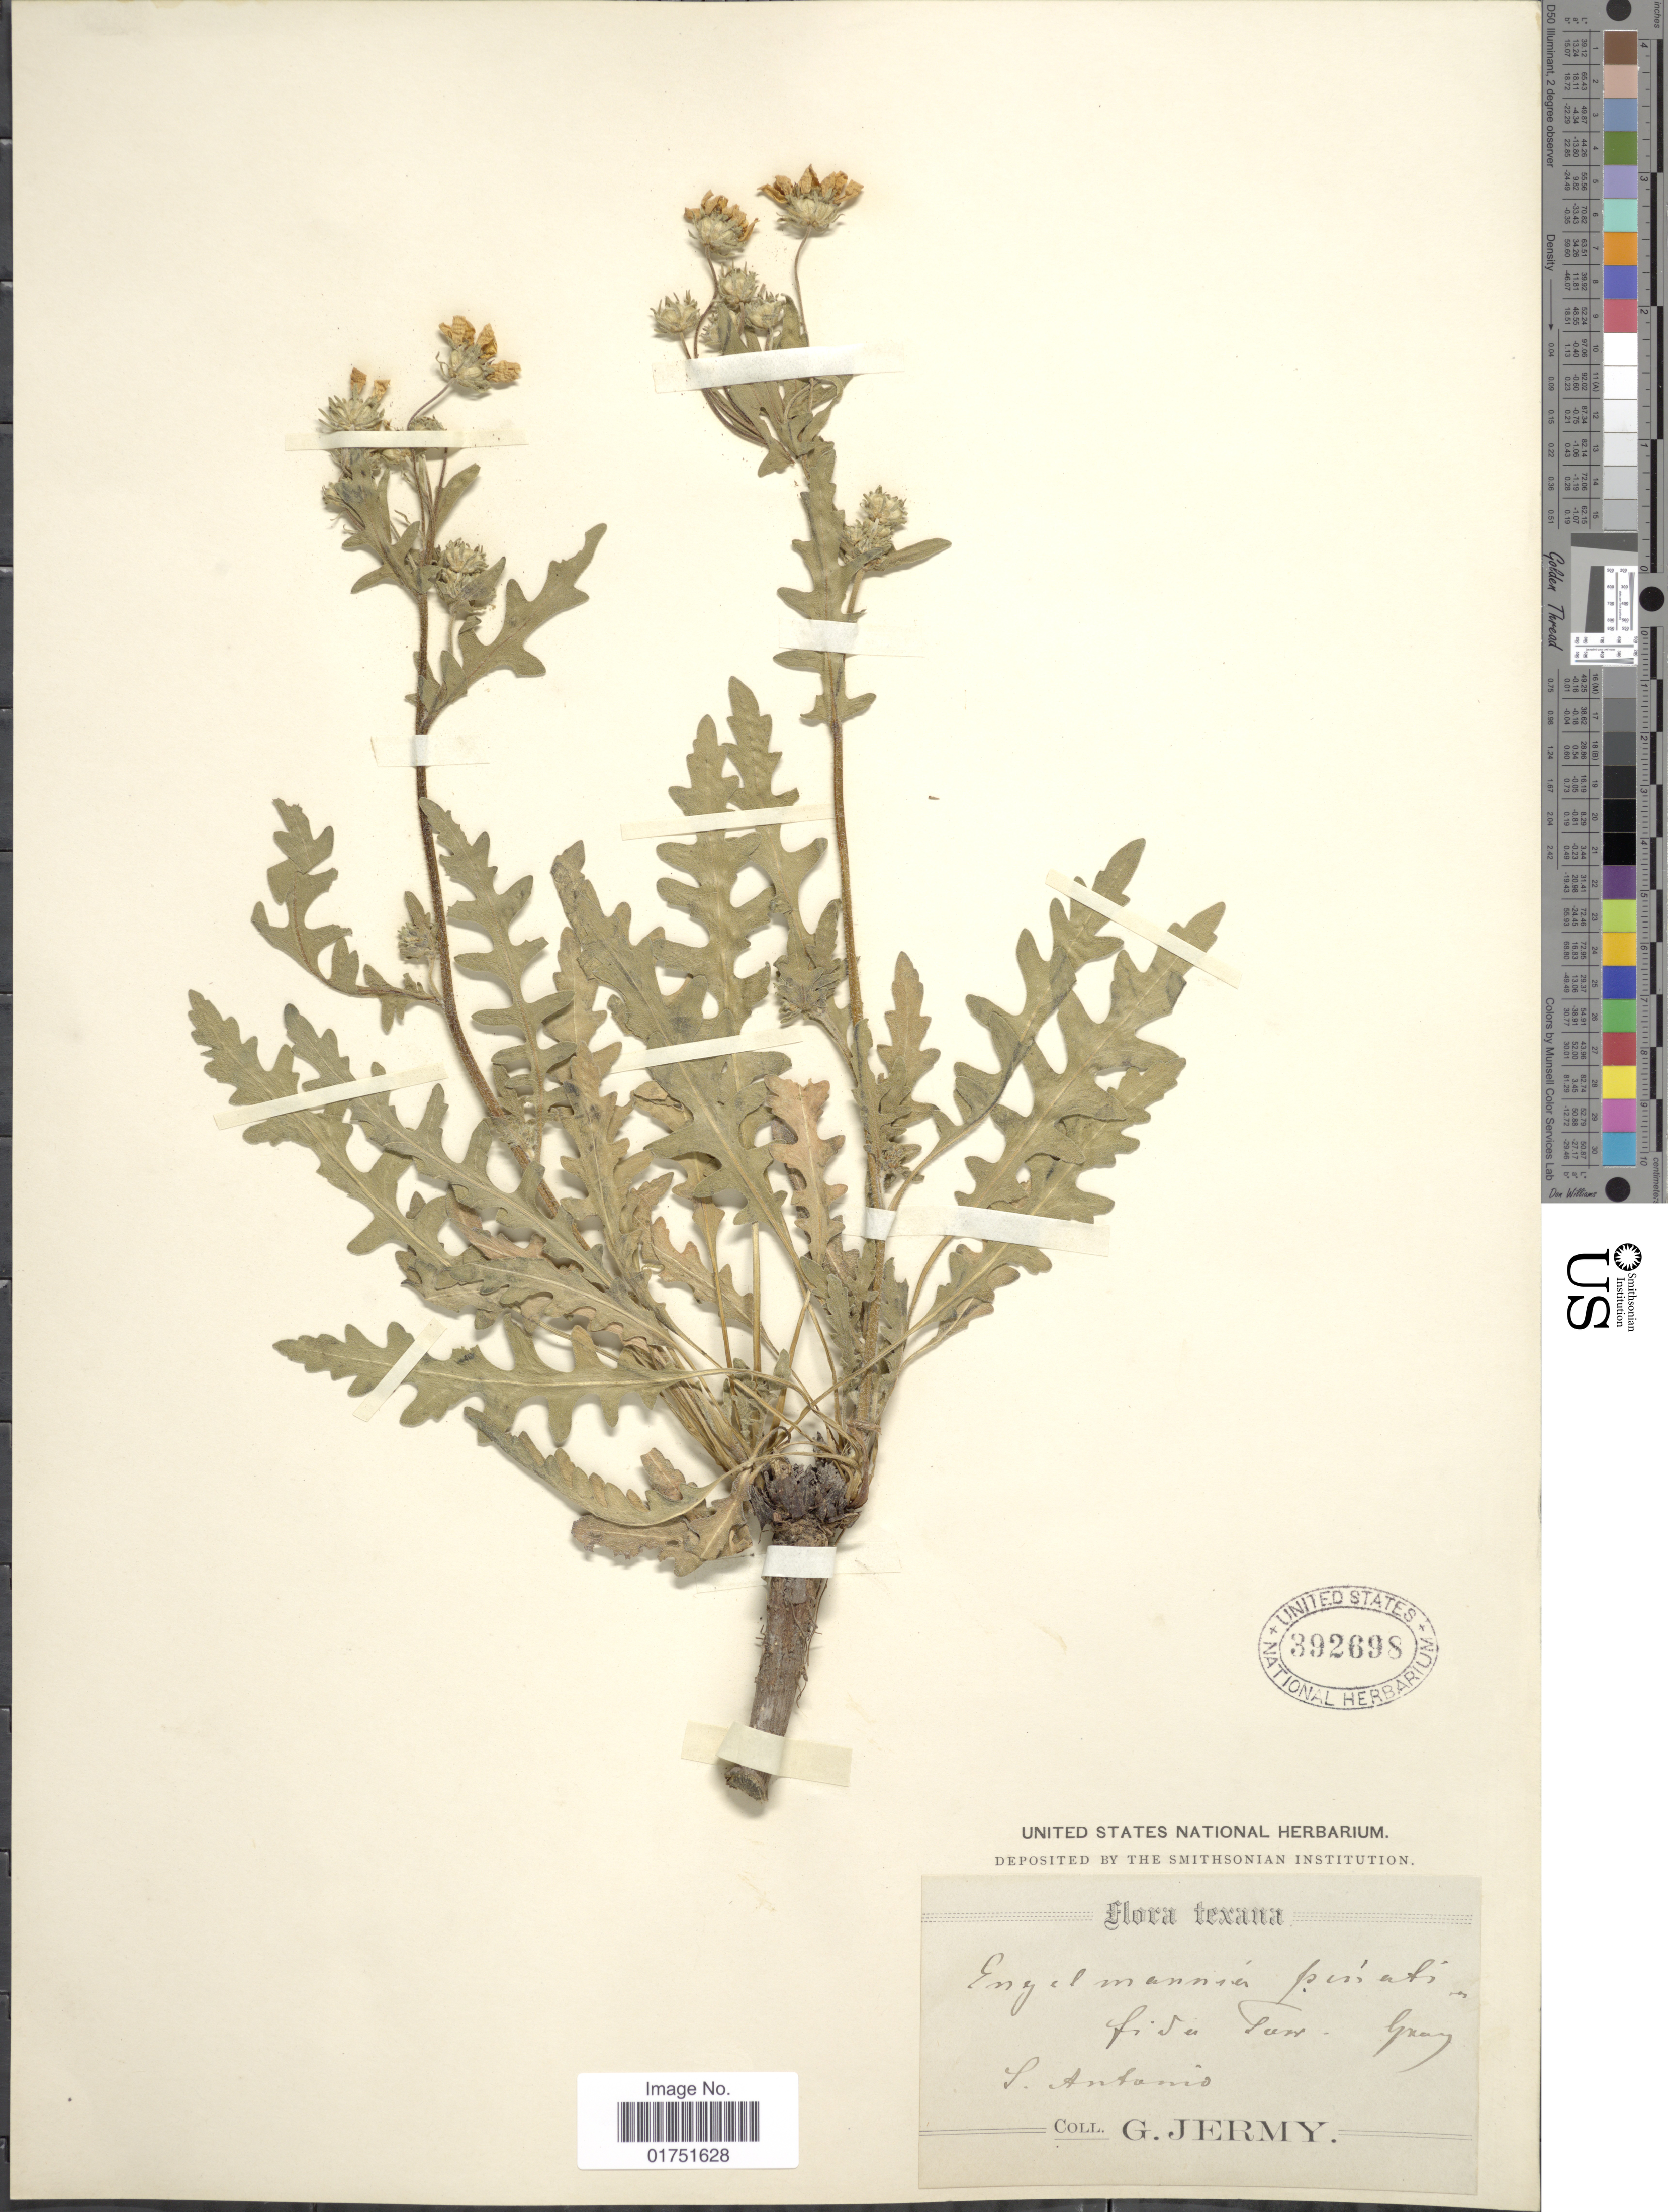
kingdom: Plantae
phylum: Tracheophyta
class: Magnoliopsida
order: Asterales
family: Asteraceae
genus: Engelmannia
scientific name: Engelmannia pinnatifida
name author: Torr. & A. Gray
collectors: G. Jermy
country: United States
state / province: Texas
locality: Texana, S. Antonio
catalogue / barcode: US 392698